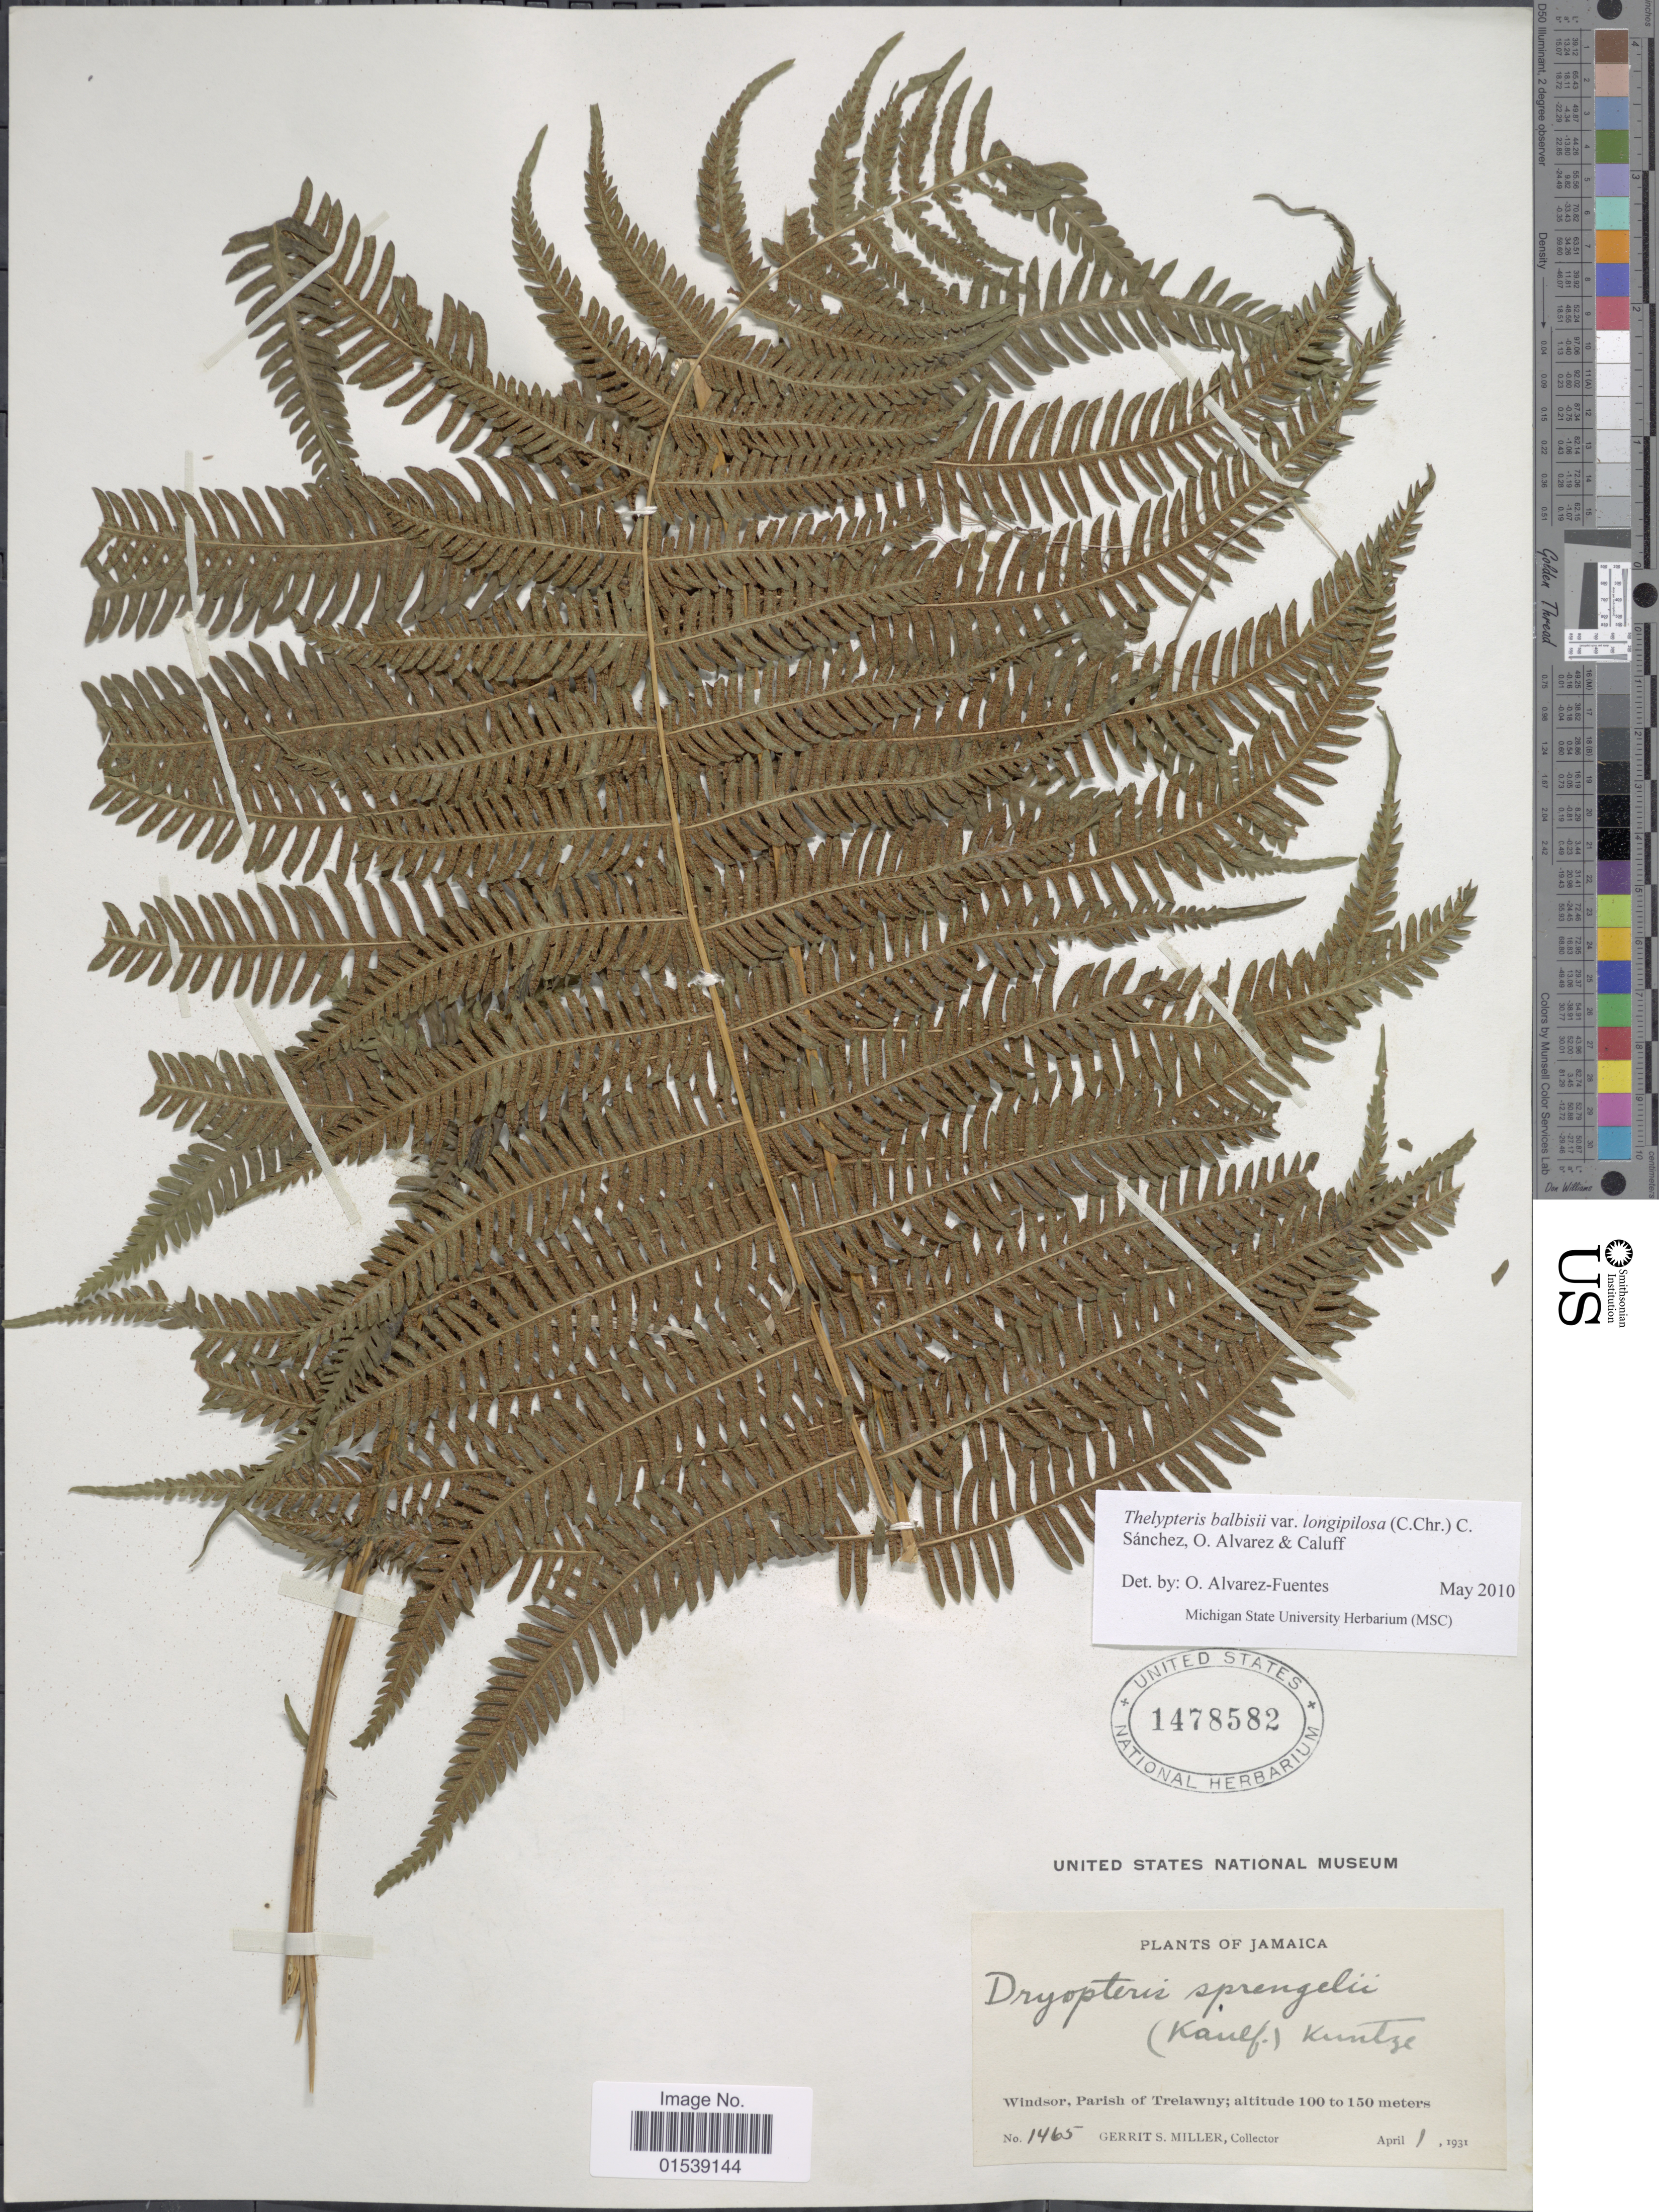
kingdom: Plantae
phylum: Tracheophyta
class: Polypodiopsida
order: Polypodiales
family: Thelypteridaceae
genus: Amauropelta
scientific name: Amauropelta balbisii (Spreng.) comb. nov., ined. 2015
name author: (Spreng.)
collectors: G. S. Miller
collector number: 1465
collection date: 1931-04-01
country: Jamaica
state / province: Trelawny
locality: Windsor, Parish of Trelawny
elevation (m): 100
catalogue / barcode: US 1478582